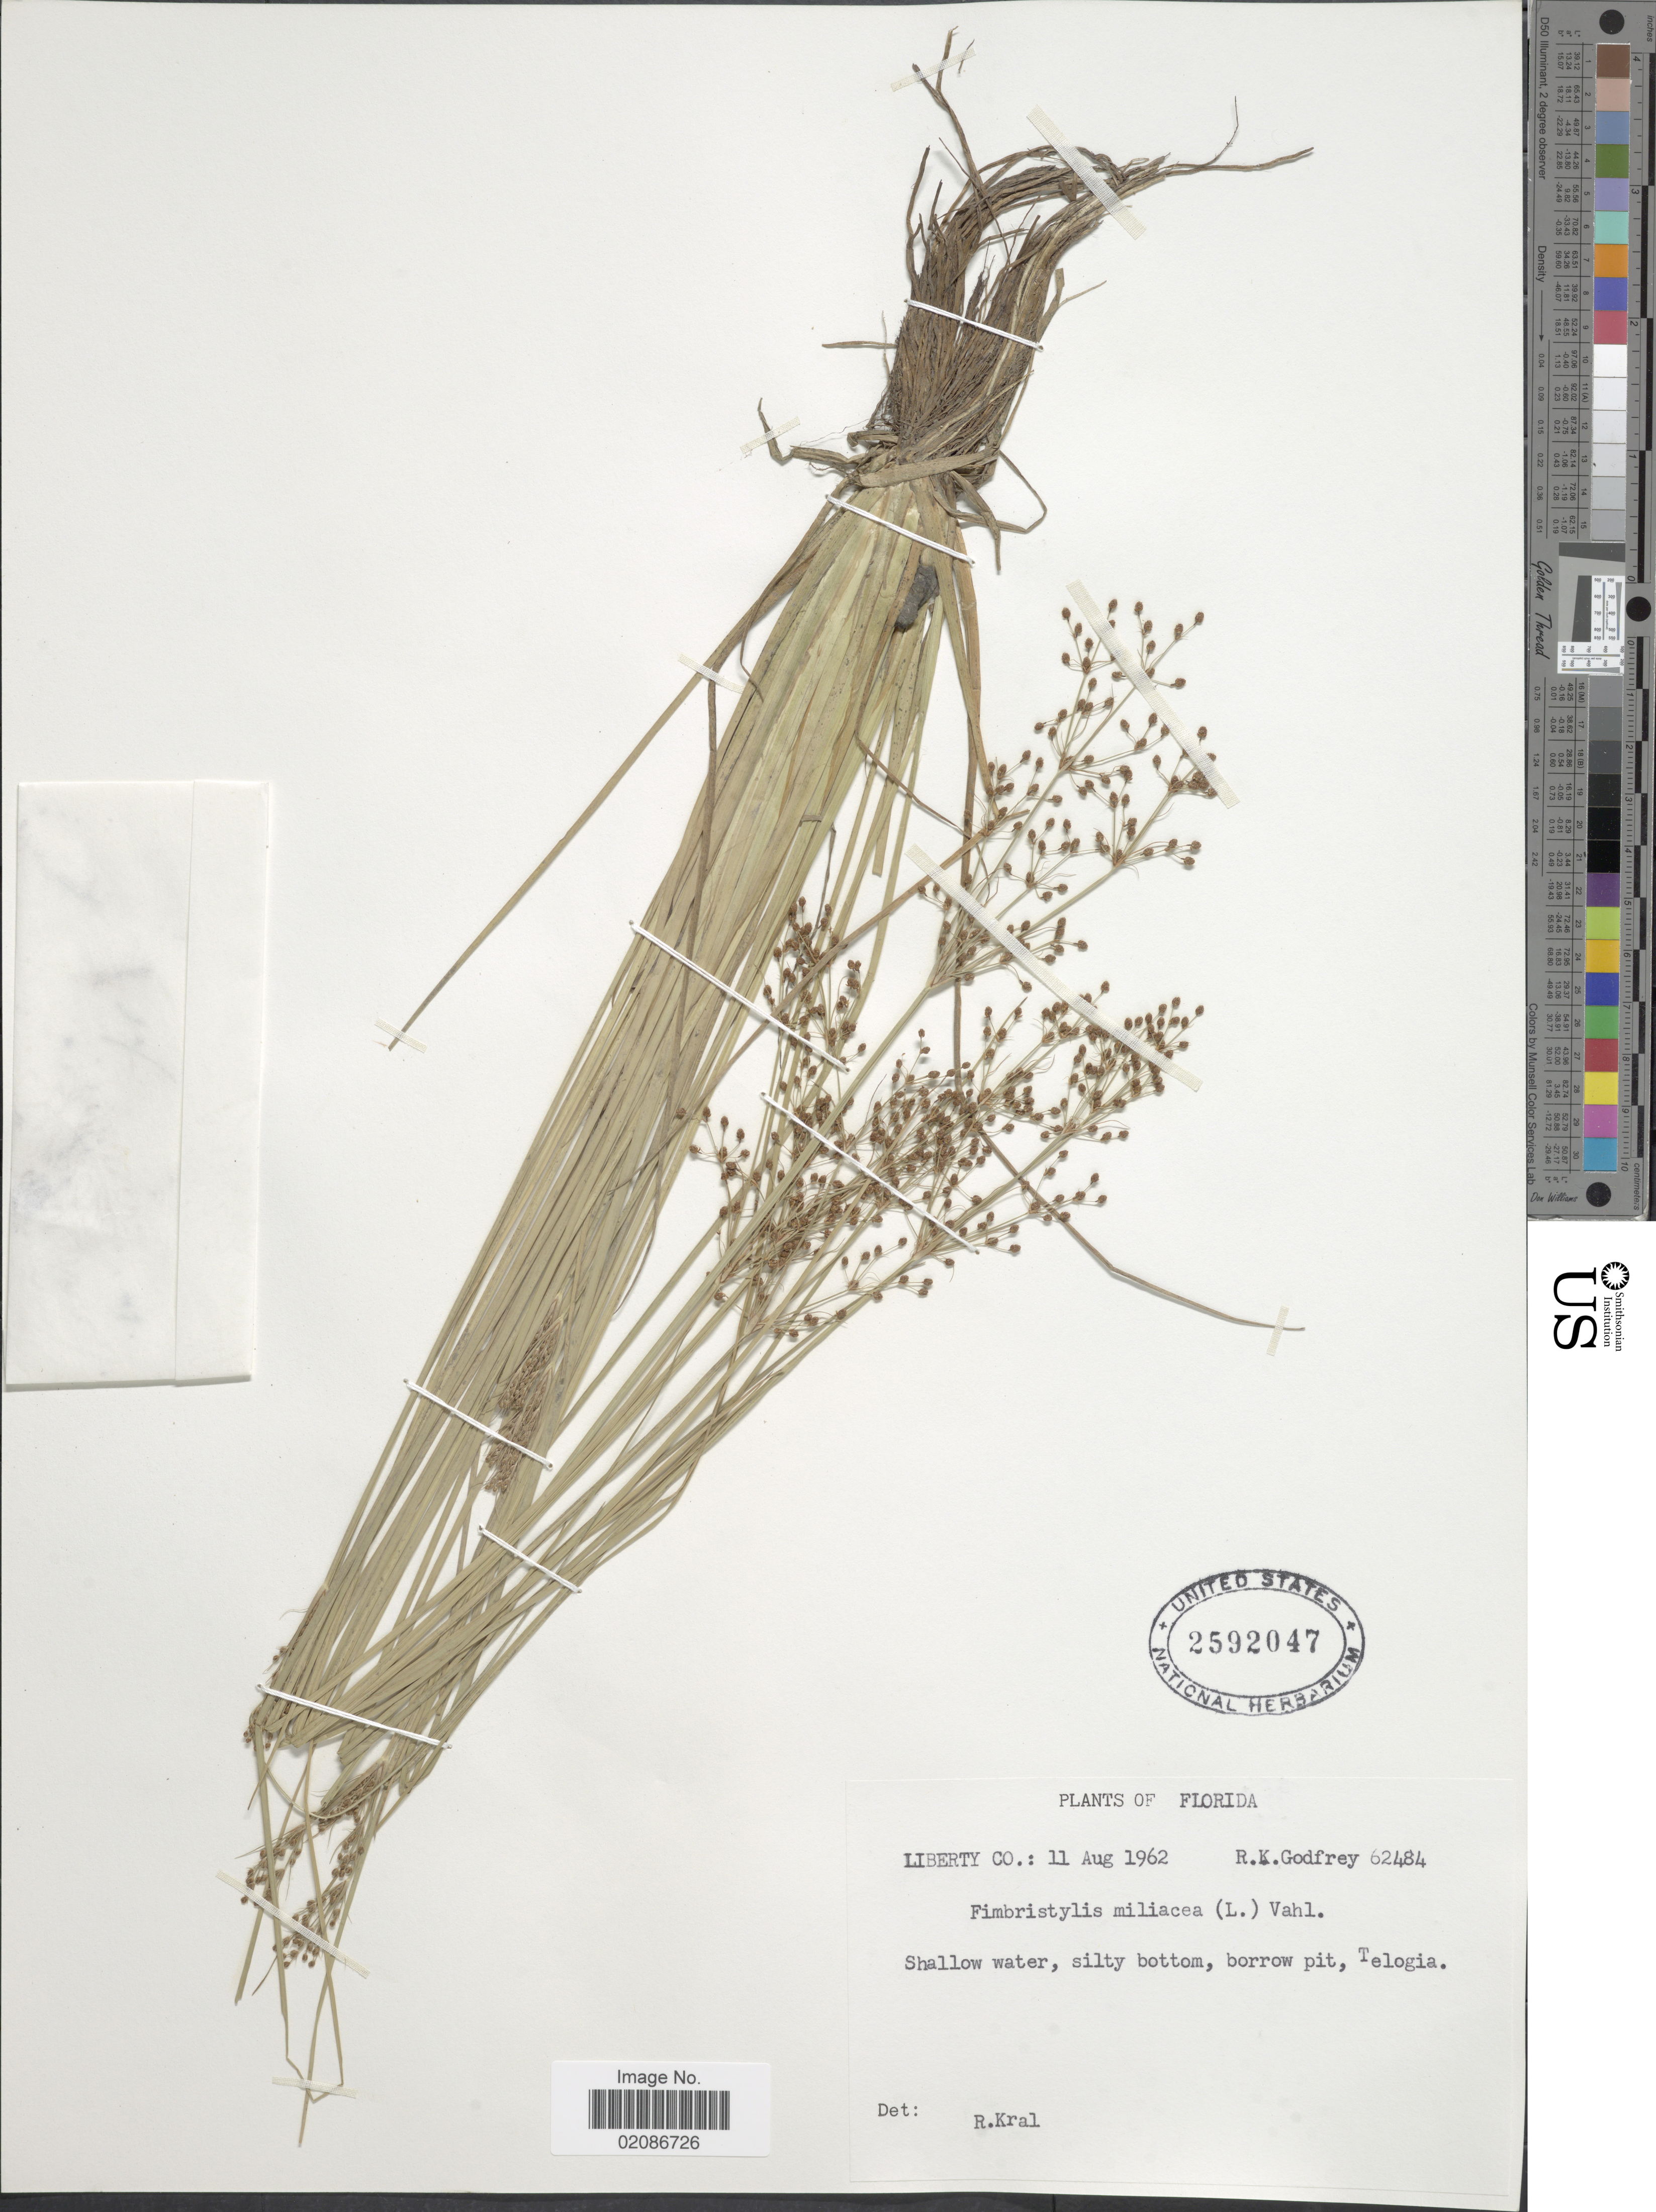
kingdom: Plantae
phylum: Tracheophyta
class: Liliopsida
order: Poales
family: Cyperaceae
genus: Fimbristylis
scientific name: Fimbristylis littoralis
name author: Gaudich.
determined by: Strong, M. T., (US), Smithsonian Institution - National Museum of Natural History (UNITED STATES)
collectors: R. K. Godfrey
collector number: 62484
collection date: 1962-08-11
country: United States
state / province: Florida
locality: Liberty Co.: Shallow water, silty bottom, borrow pit, Telogia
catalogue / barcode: US 2592047